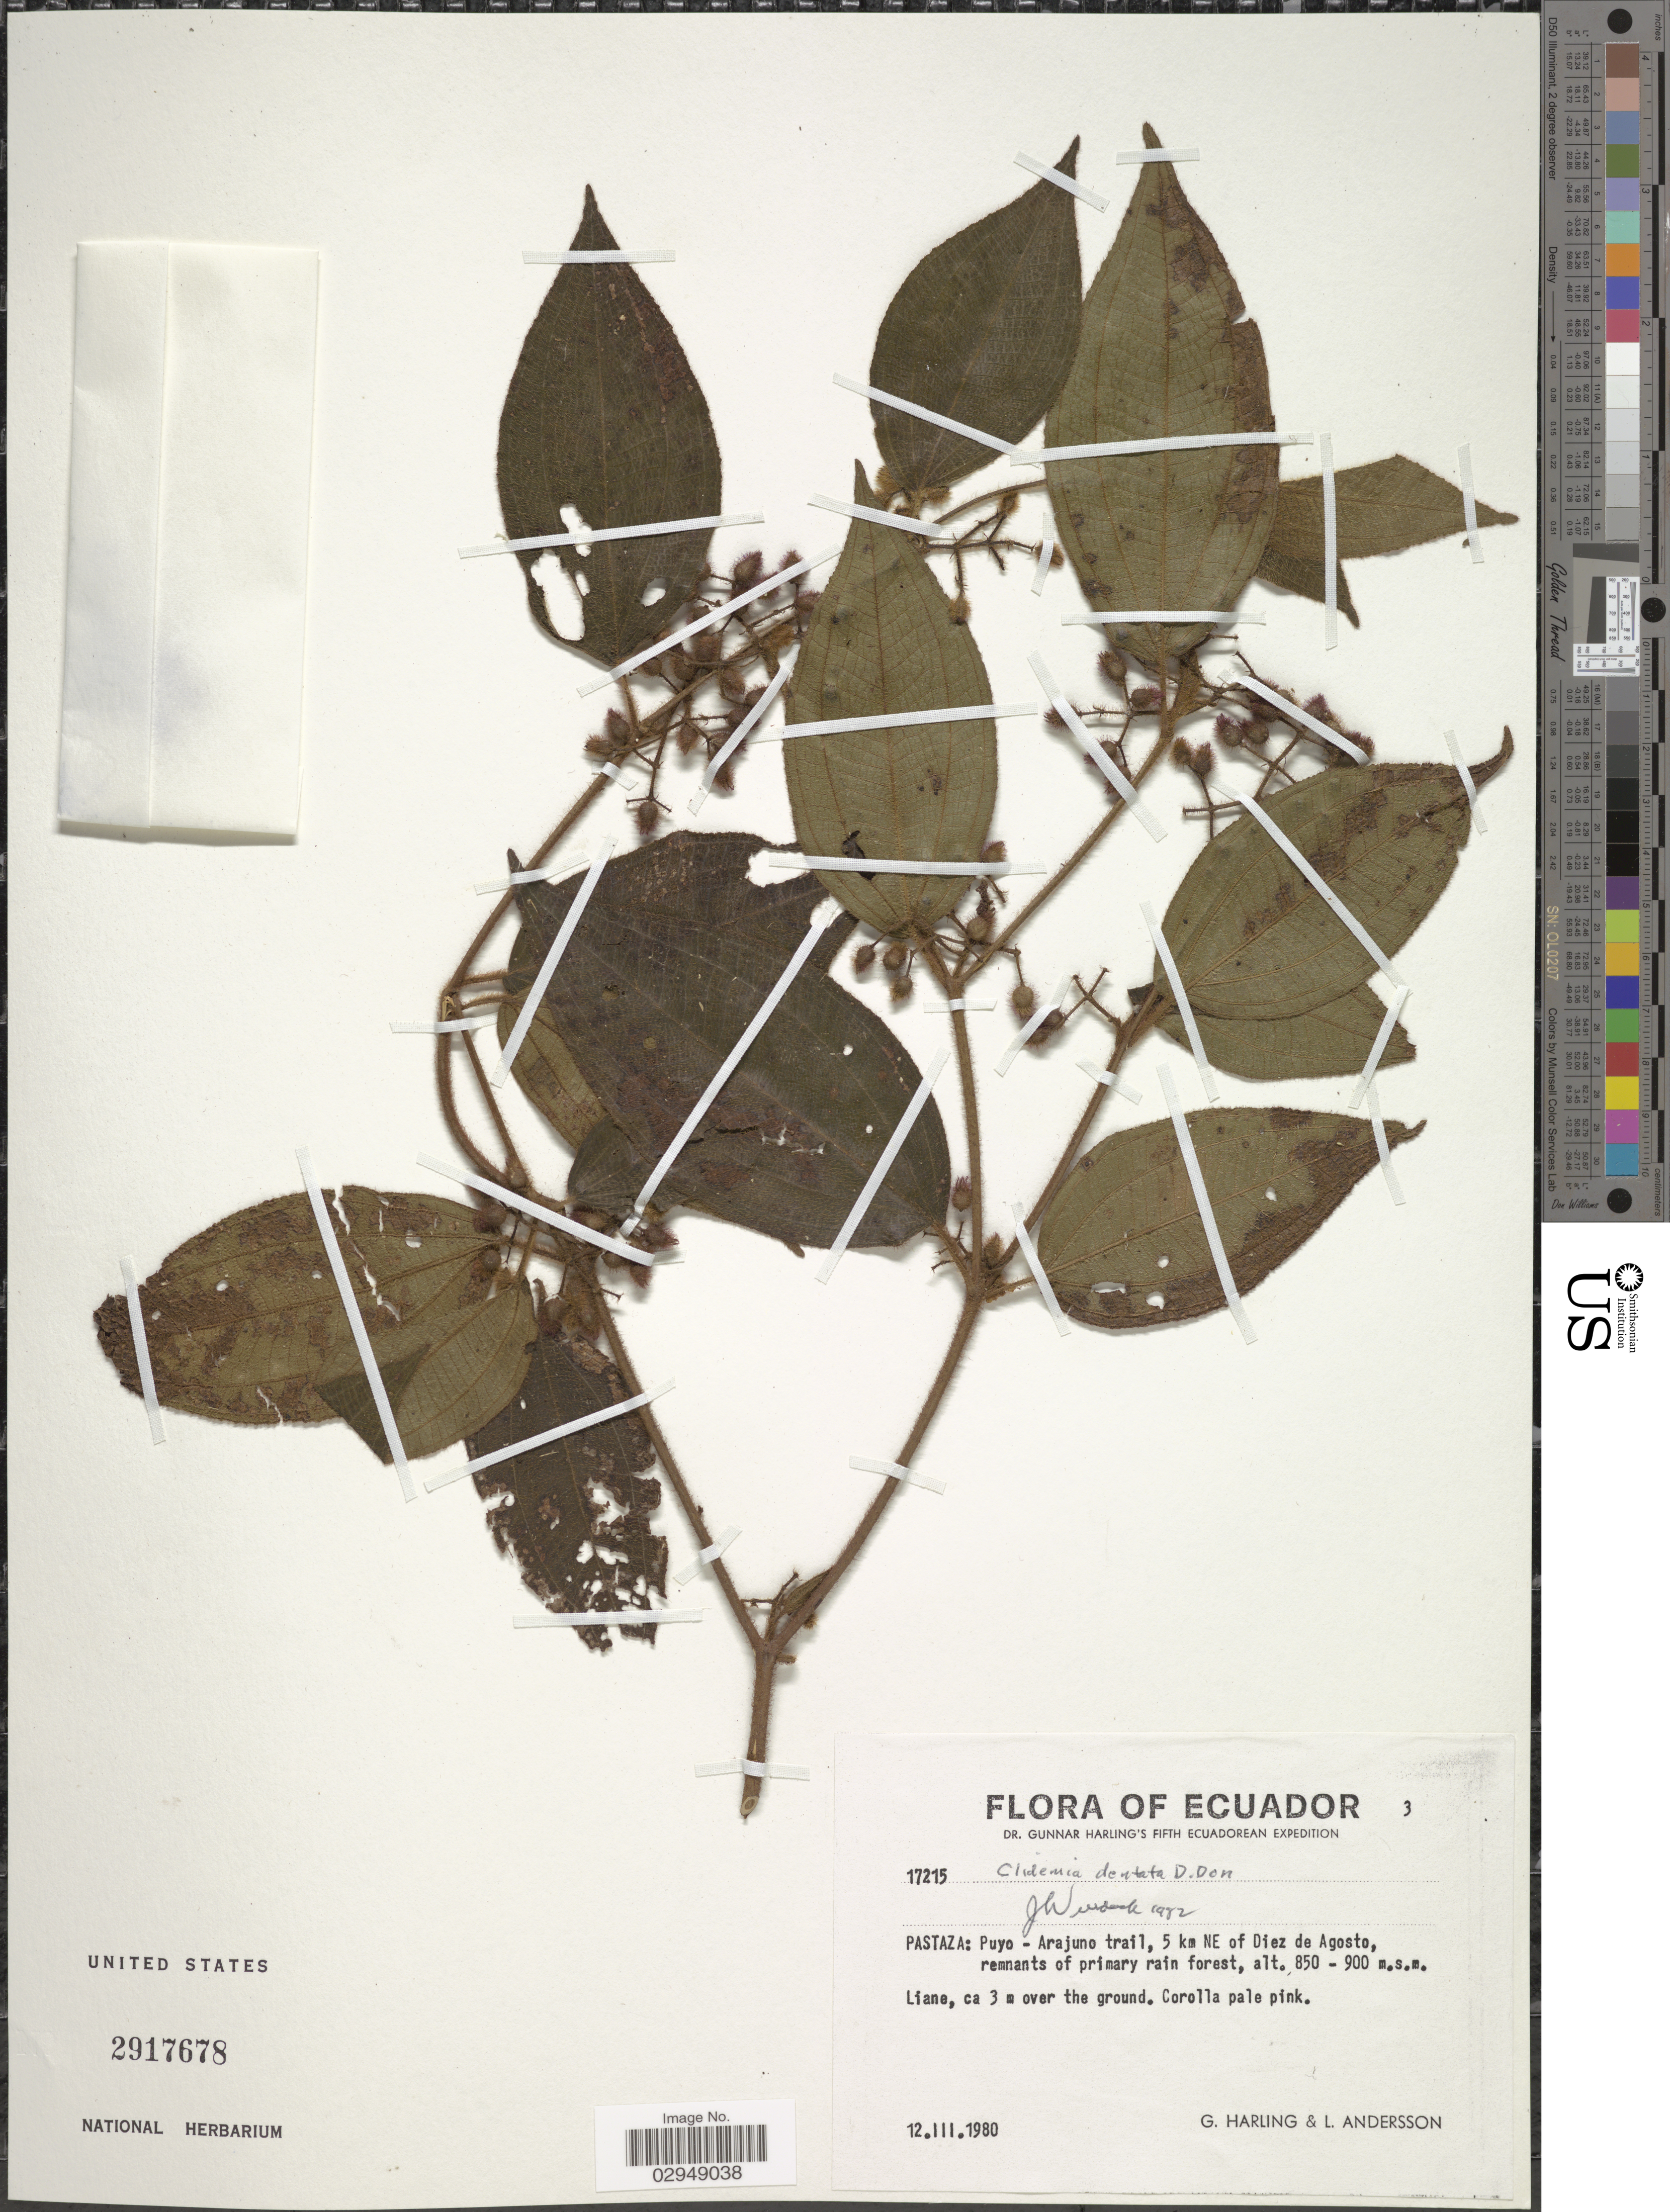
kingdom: Plantae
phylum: Tracheophyta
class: Magnoliopsida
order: Myrtales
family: Melastomataceae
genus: Clidemia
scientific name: Clidemia dentata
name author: D. Don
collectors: G. Harling & L. Andersson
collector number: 17215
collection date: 1980-03-12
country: Ecuador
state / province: Pastaza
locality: Puyo - Arajuno trail, 5 km NE of Diez de Agosto.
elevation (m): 850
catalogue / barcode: US 2917678